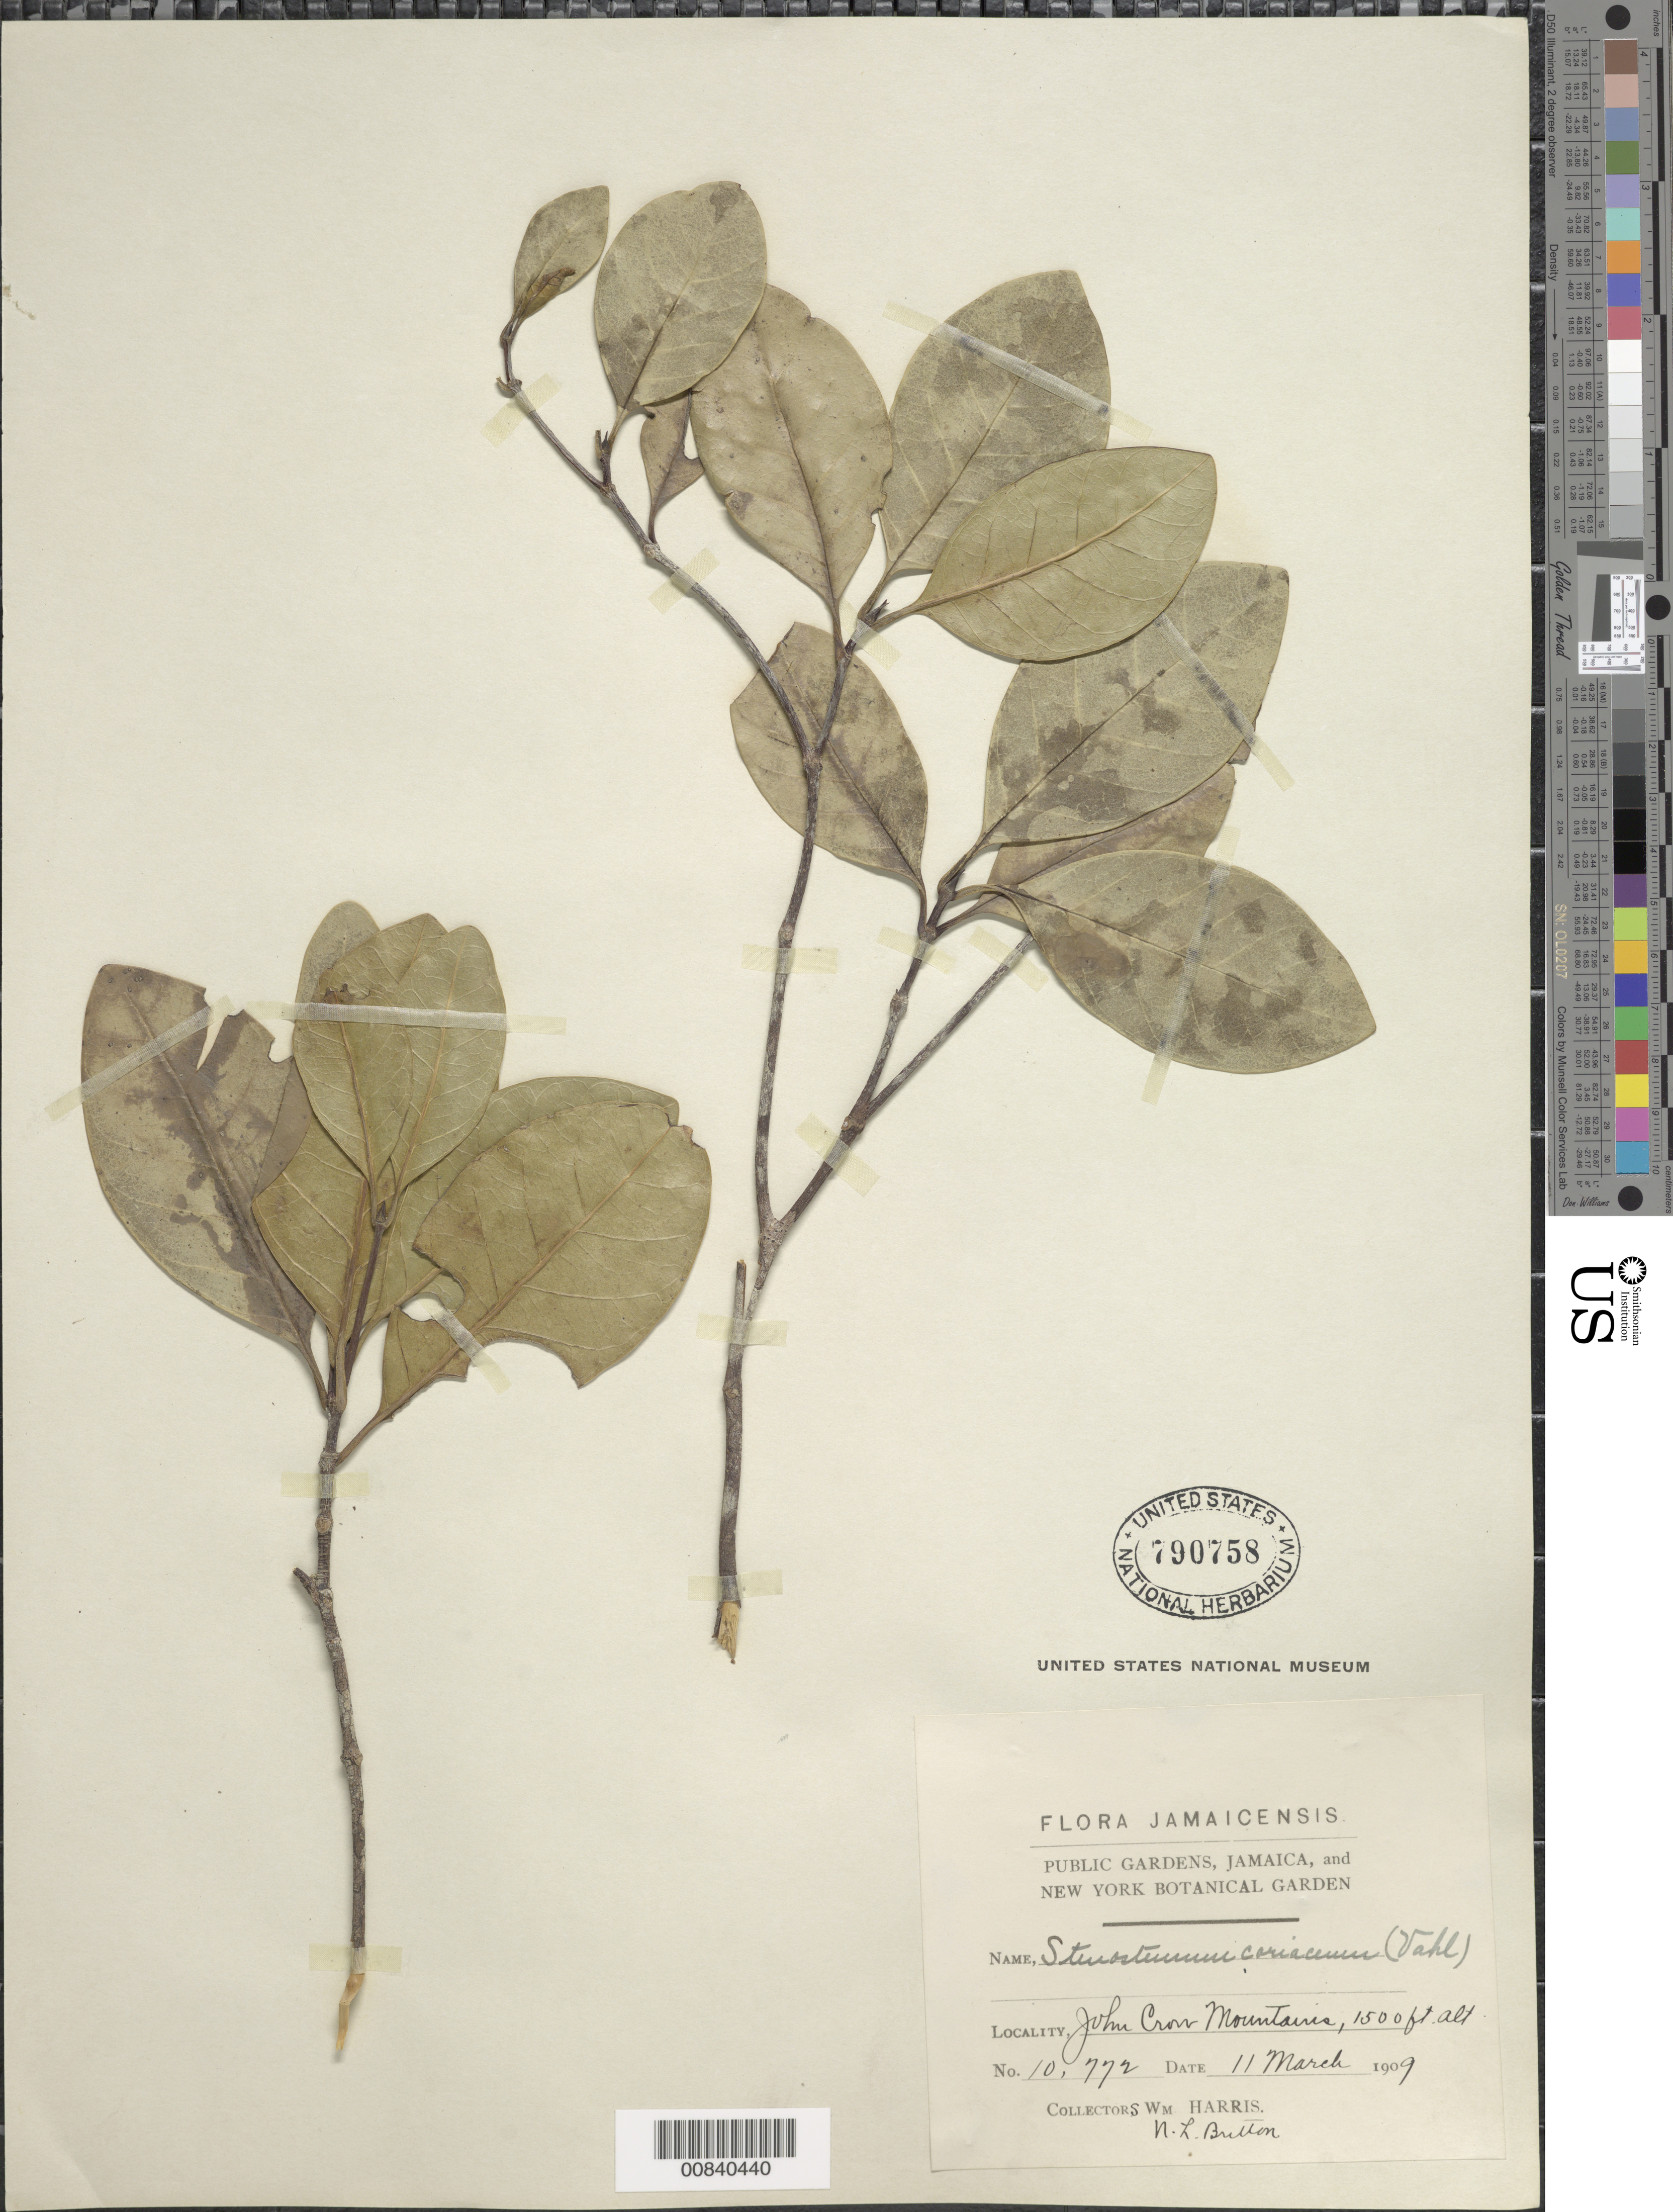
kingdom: Plantae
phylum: Tracheophyta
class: Magnoliopsida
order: Gentianales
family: Rubiaceae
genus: Stenostomum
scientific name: Stenostomum coriaceum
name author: (Vahl) Griseb.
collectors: W. H. Harris & N. Britton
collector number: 10772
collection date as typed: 11 Mar 1909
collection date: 1909-03-11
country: Jamaica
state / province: Portland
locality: John Crow Mountains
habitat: Montane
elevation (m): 457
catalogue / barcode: US 790758